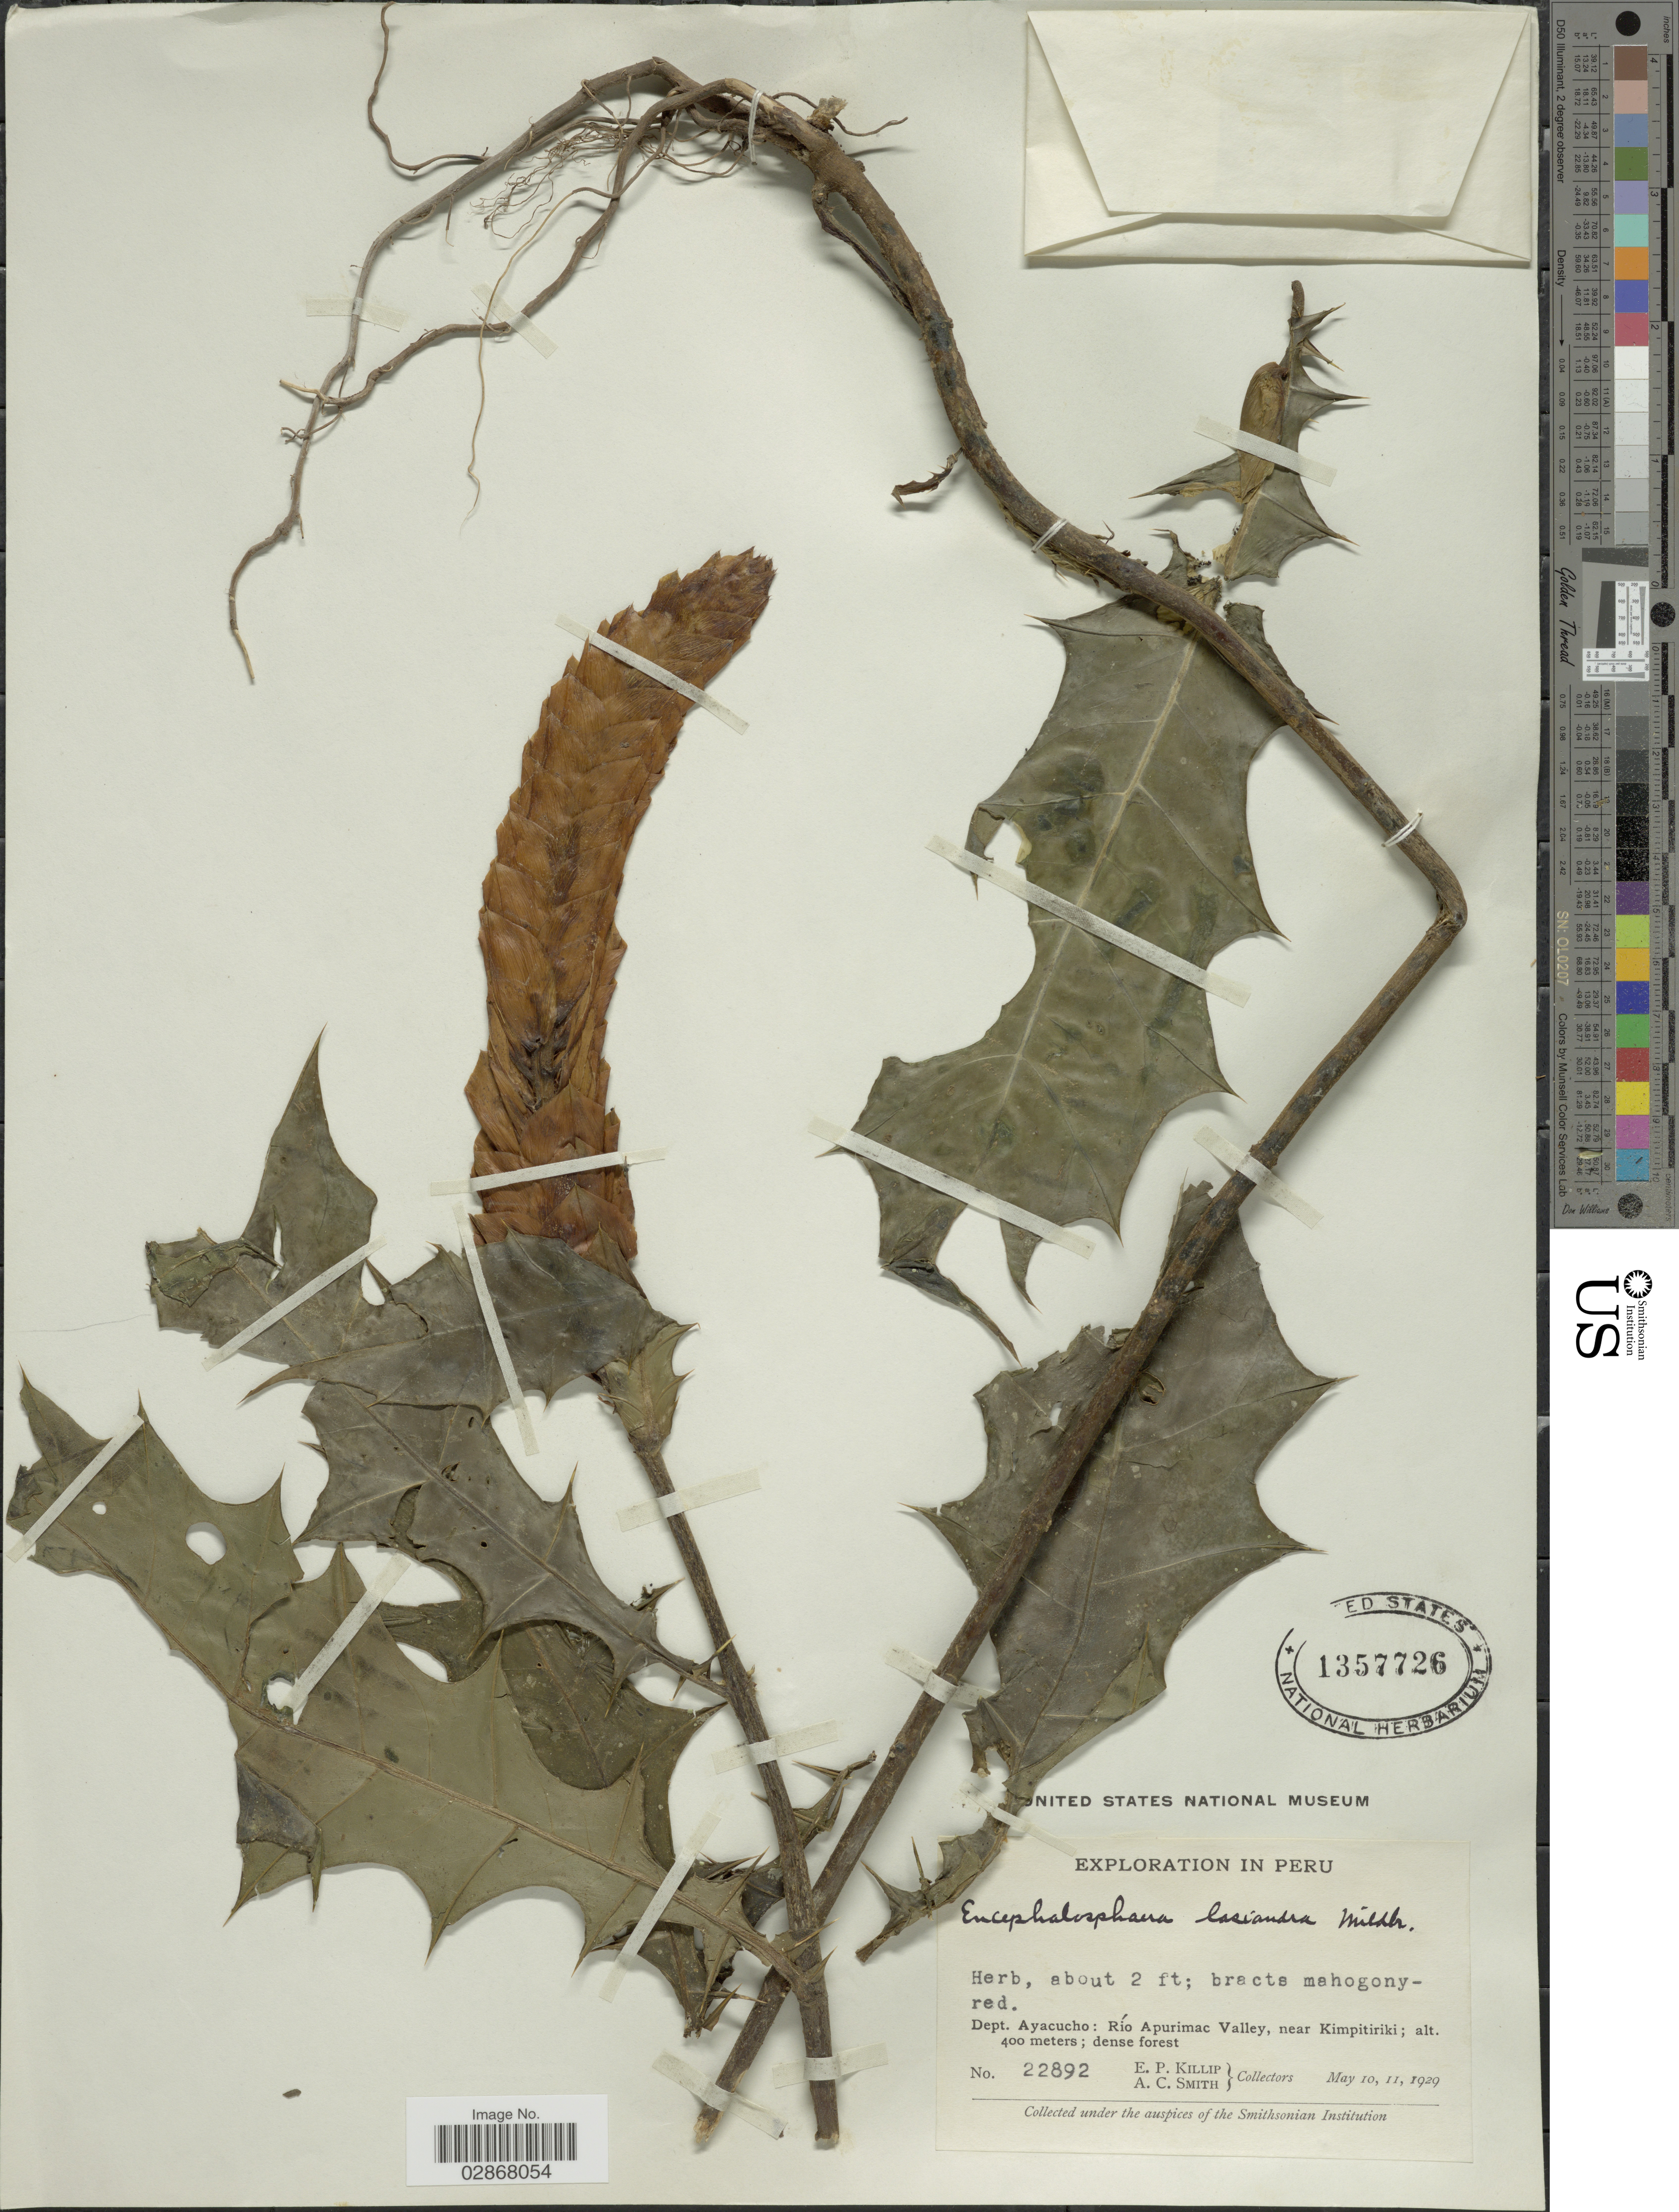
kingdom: Plantae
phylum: Tracheophyta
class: Magnoliopsida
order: Lamiales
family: Acanthaceae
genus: Encephalosphaera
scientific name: Encephalosphaera lasiandra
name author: Mildbr.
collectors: E. P. Killip & A. C. Smith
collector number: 22892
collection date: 1929-05-10/1929-05-11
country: Peru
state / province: Ayacucho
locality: Dept. Ayacucho: Río Apurimac Valley, near Kimpitiriki.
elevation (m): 400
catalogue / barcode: US 1357726